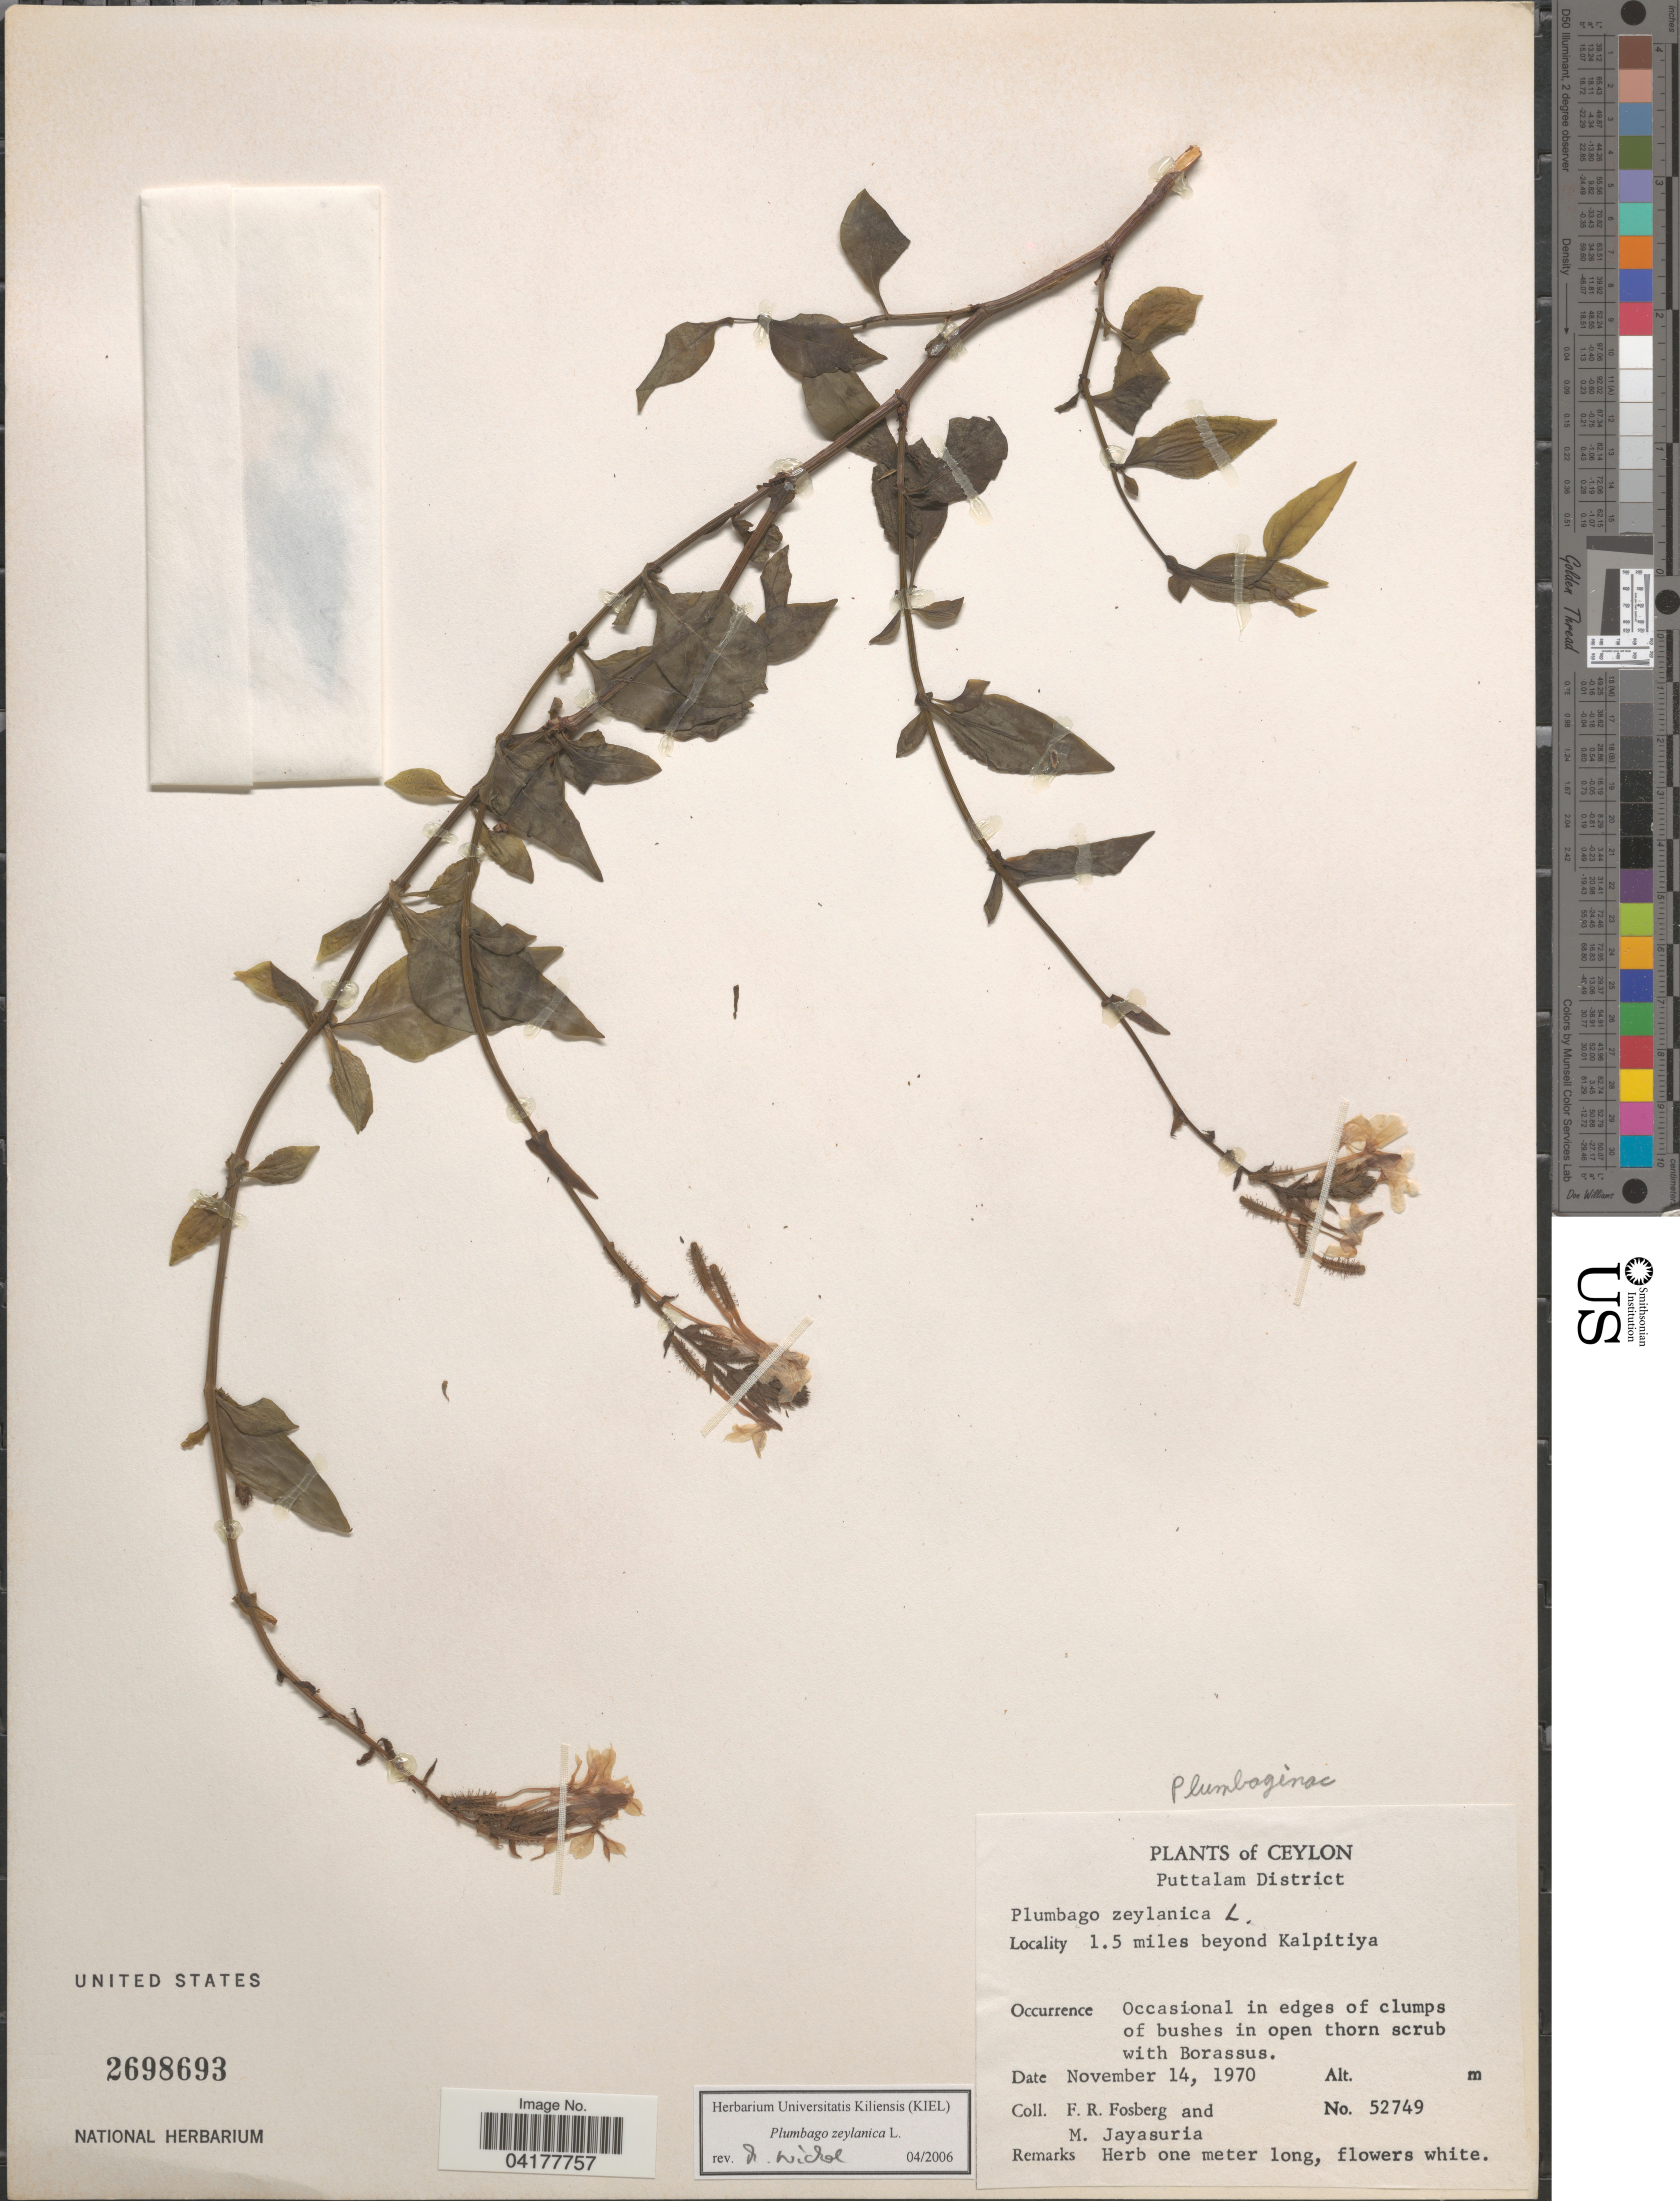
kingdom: Plantae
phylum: Tracheophyta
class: Magnoliopsida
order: Caryophyllales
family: Plumbaginaceae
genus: Plumbago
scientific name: Plumbago zeylanica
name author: L.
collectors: F. R. Fosberg & M. Jayasuria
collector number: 52749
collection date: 1970-11-14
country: Sri Lanka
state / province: North Western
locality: Ceylon. Puttalam District. 1.5 miles beyond Kalpitiya.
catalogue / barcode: US 2698693